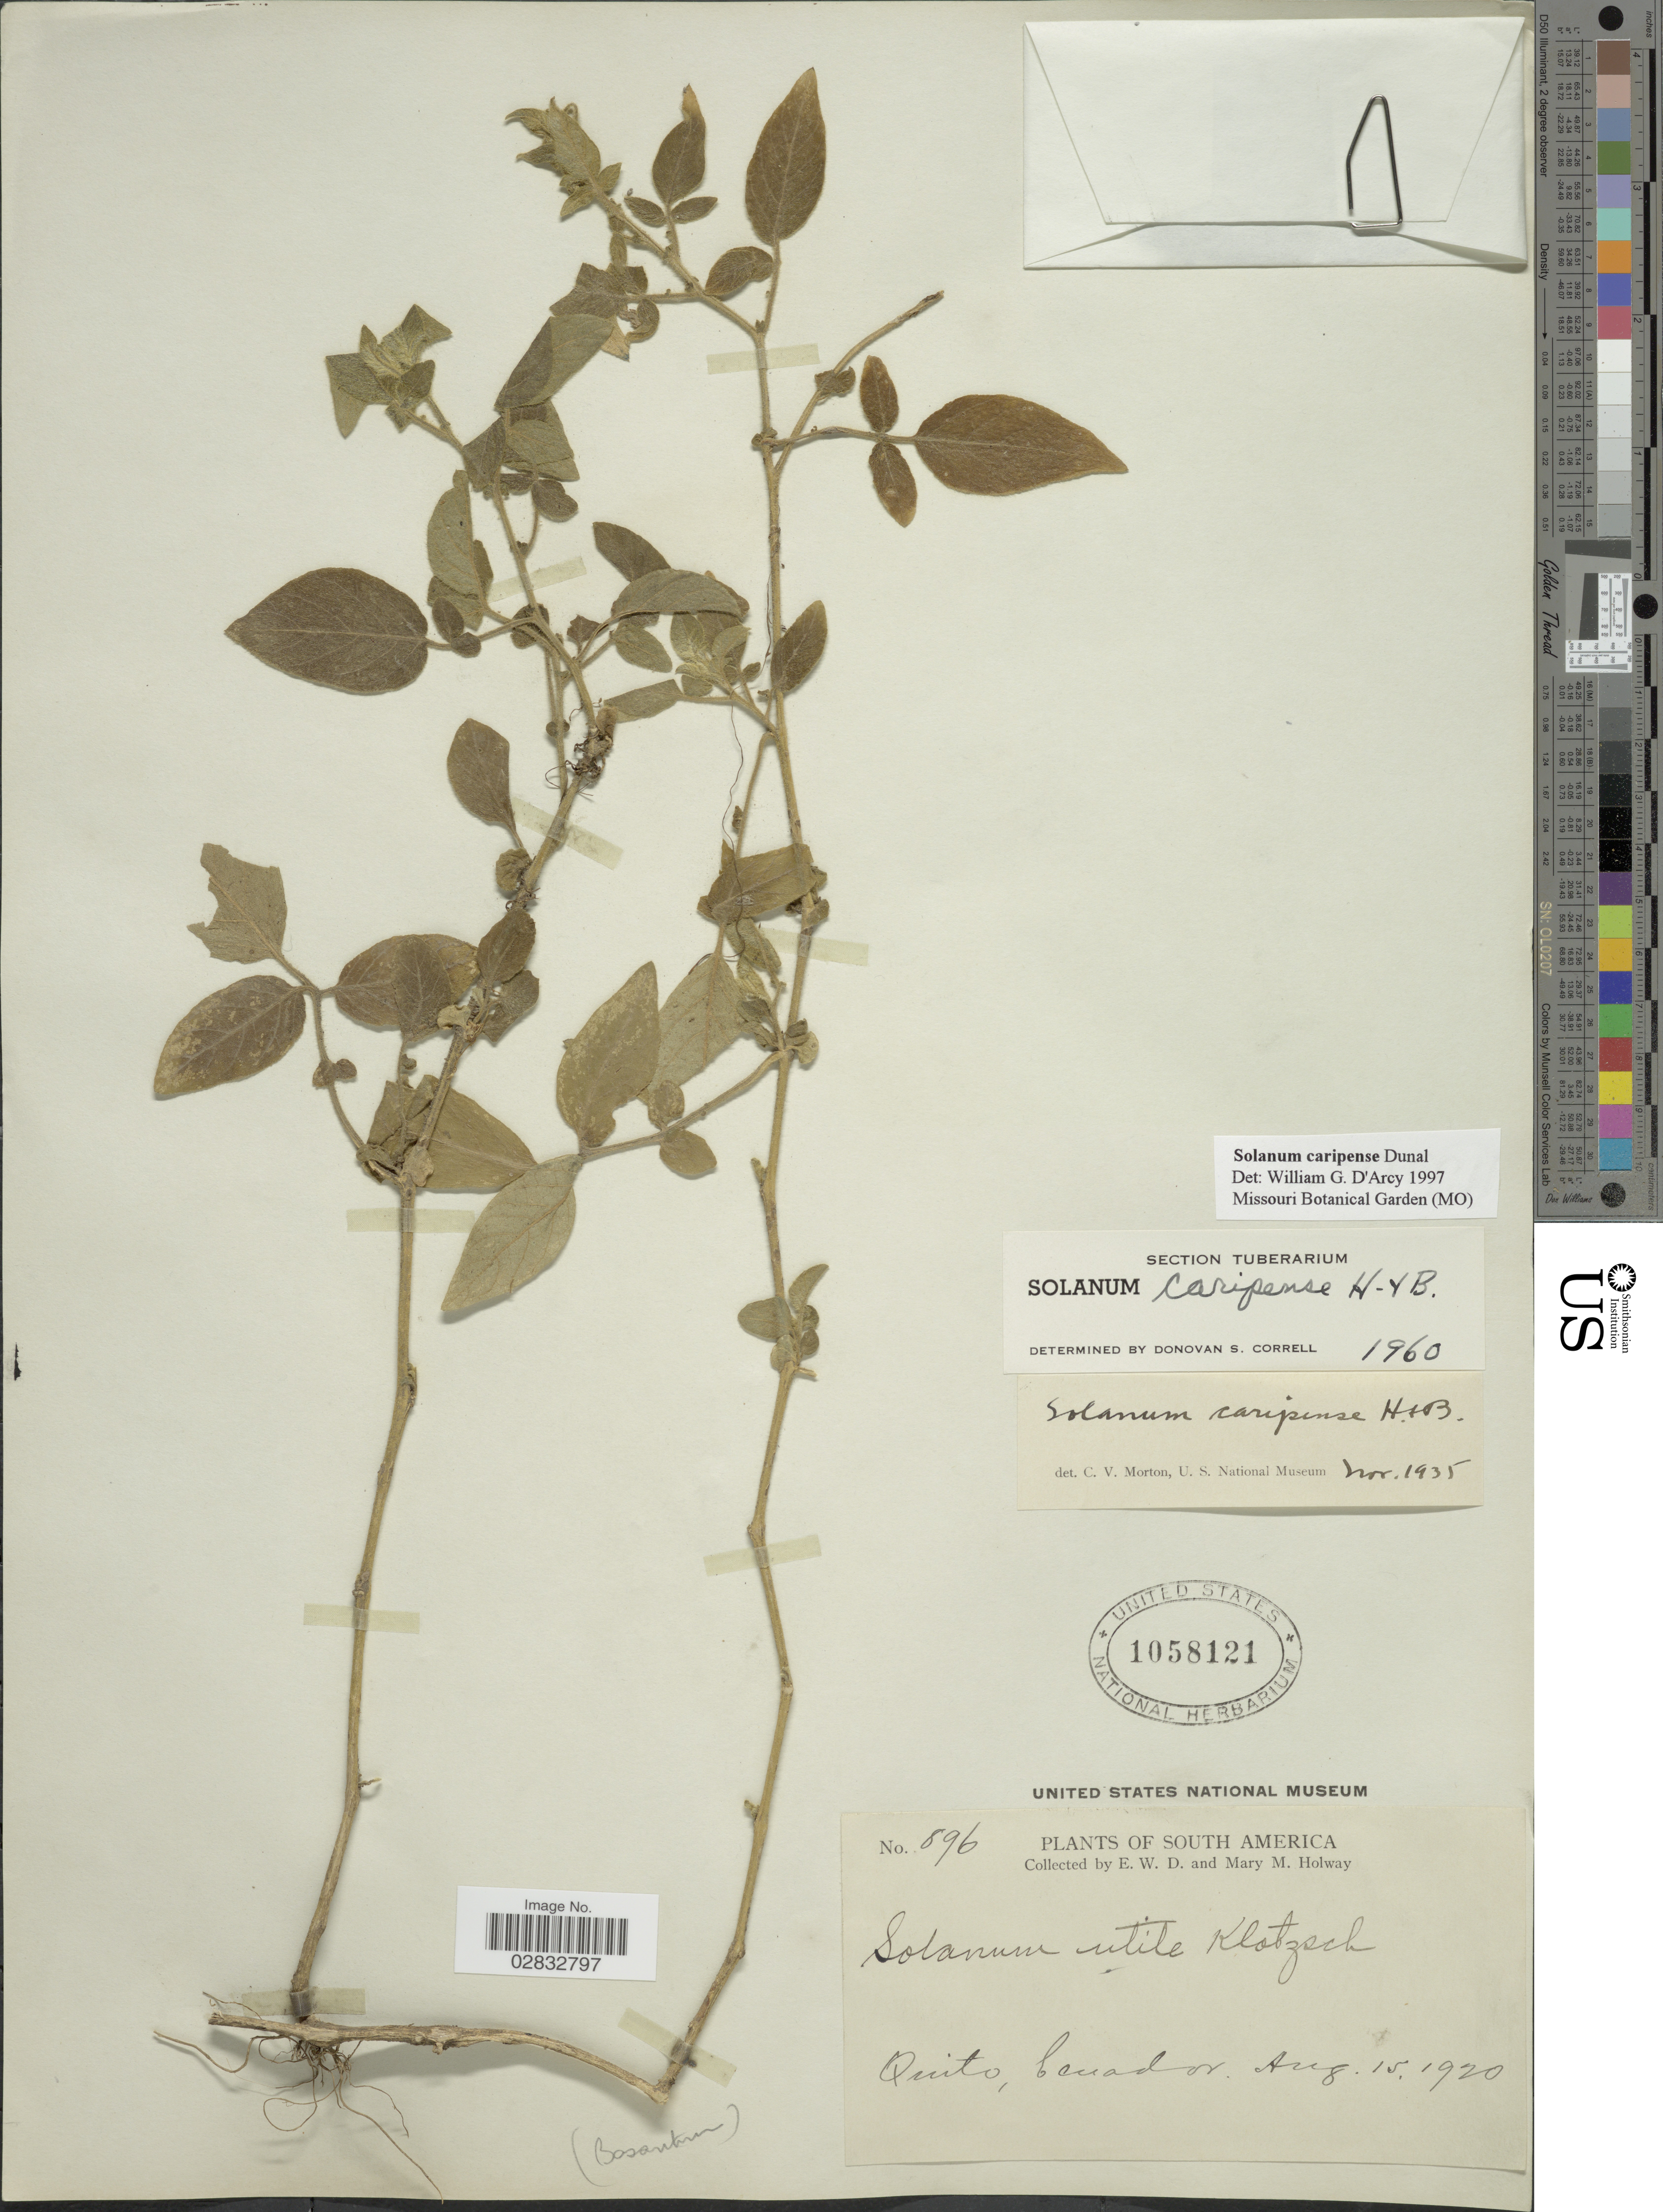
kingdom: Plantae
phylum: Tracheophyta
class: Magnoliopsida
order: Solanales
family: Solanaceae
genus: Solanum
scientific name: Solanum caripense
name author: Humb. & Bonpl. ex Dunal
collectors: E. W. D. Holway & M. M. Holway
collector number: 896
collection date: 1920-08-15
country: Ecuador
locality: Quito.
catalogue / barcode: US 1058121